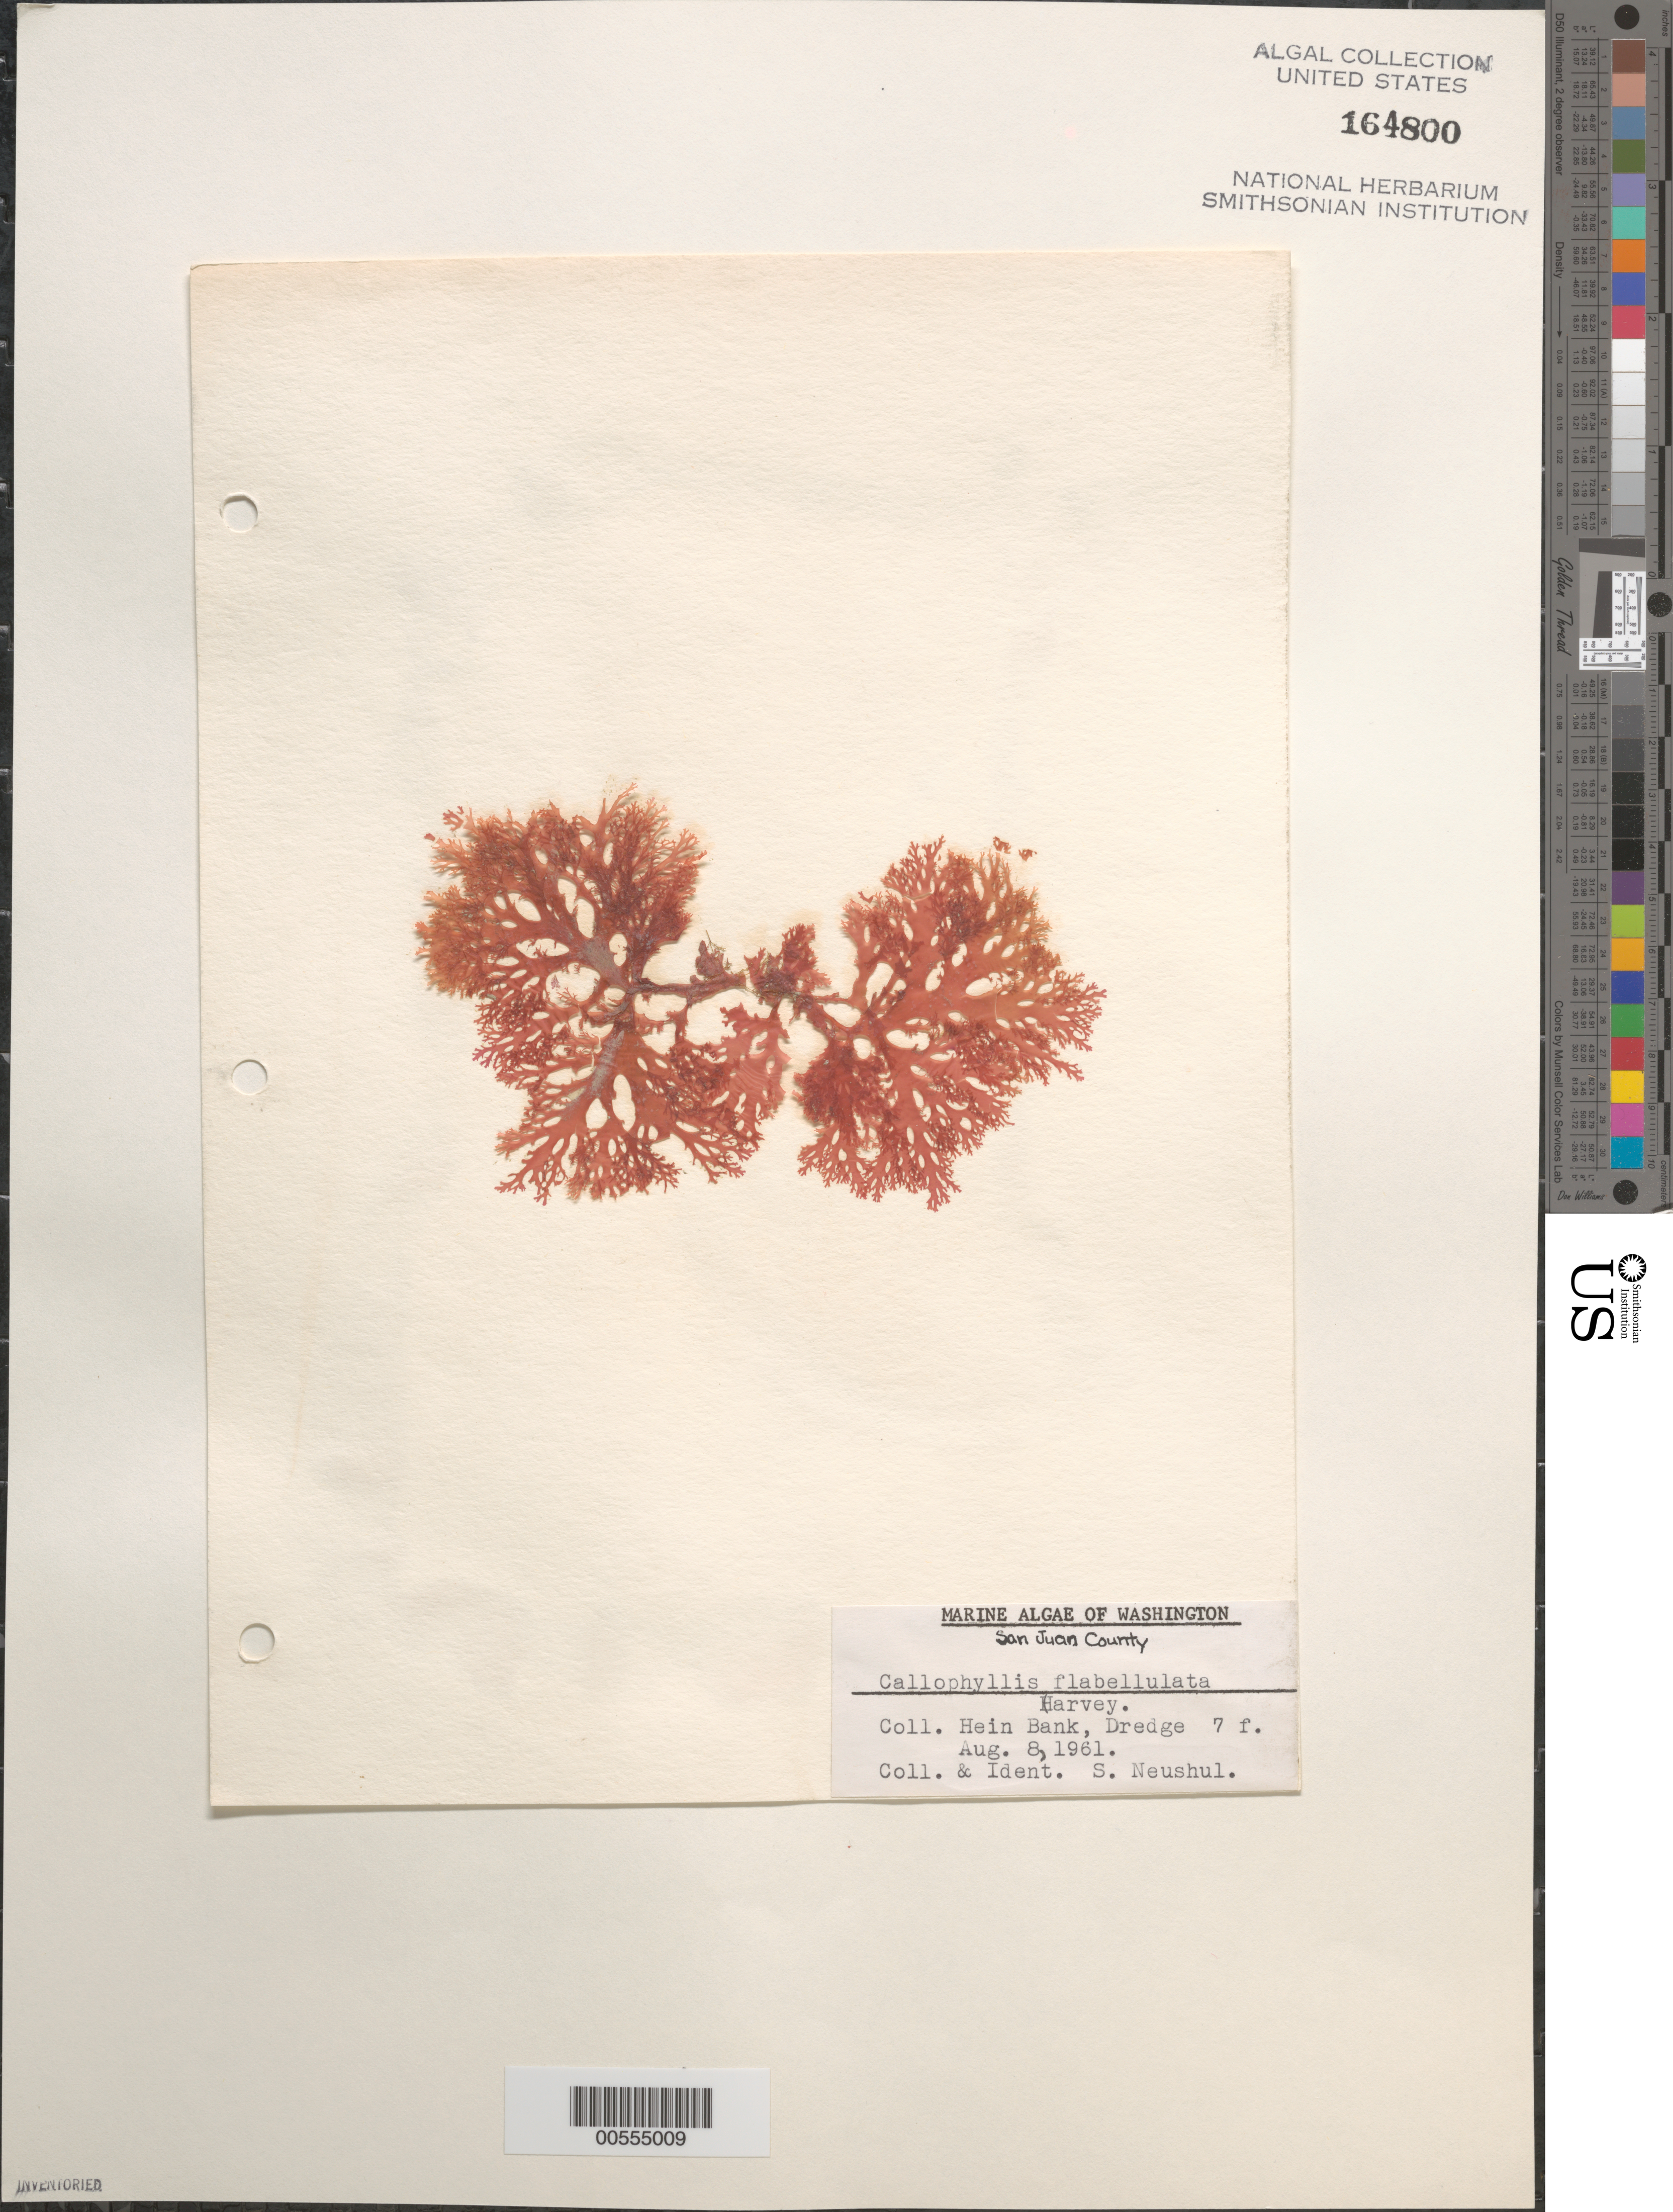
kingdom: Plantae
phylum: Rhodophyta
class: Florideophyceae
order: Gigartinales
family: Kallymeniaceae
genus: Callophyllis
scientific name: Callophyllis flabellulata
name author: Harv.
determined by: Neushul, S.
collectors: S. Neushul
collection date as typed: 08 Aug 1961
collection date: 1961-08-08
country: United States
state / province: Washington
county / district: San Juan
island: San Juan Island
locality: Hein Bank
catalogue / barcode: US 164800